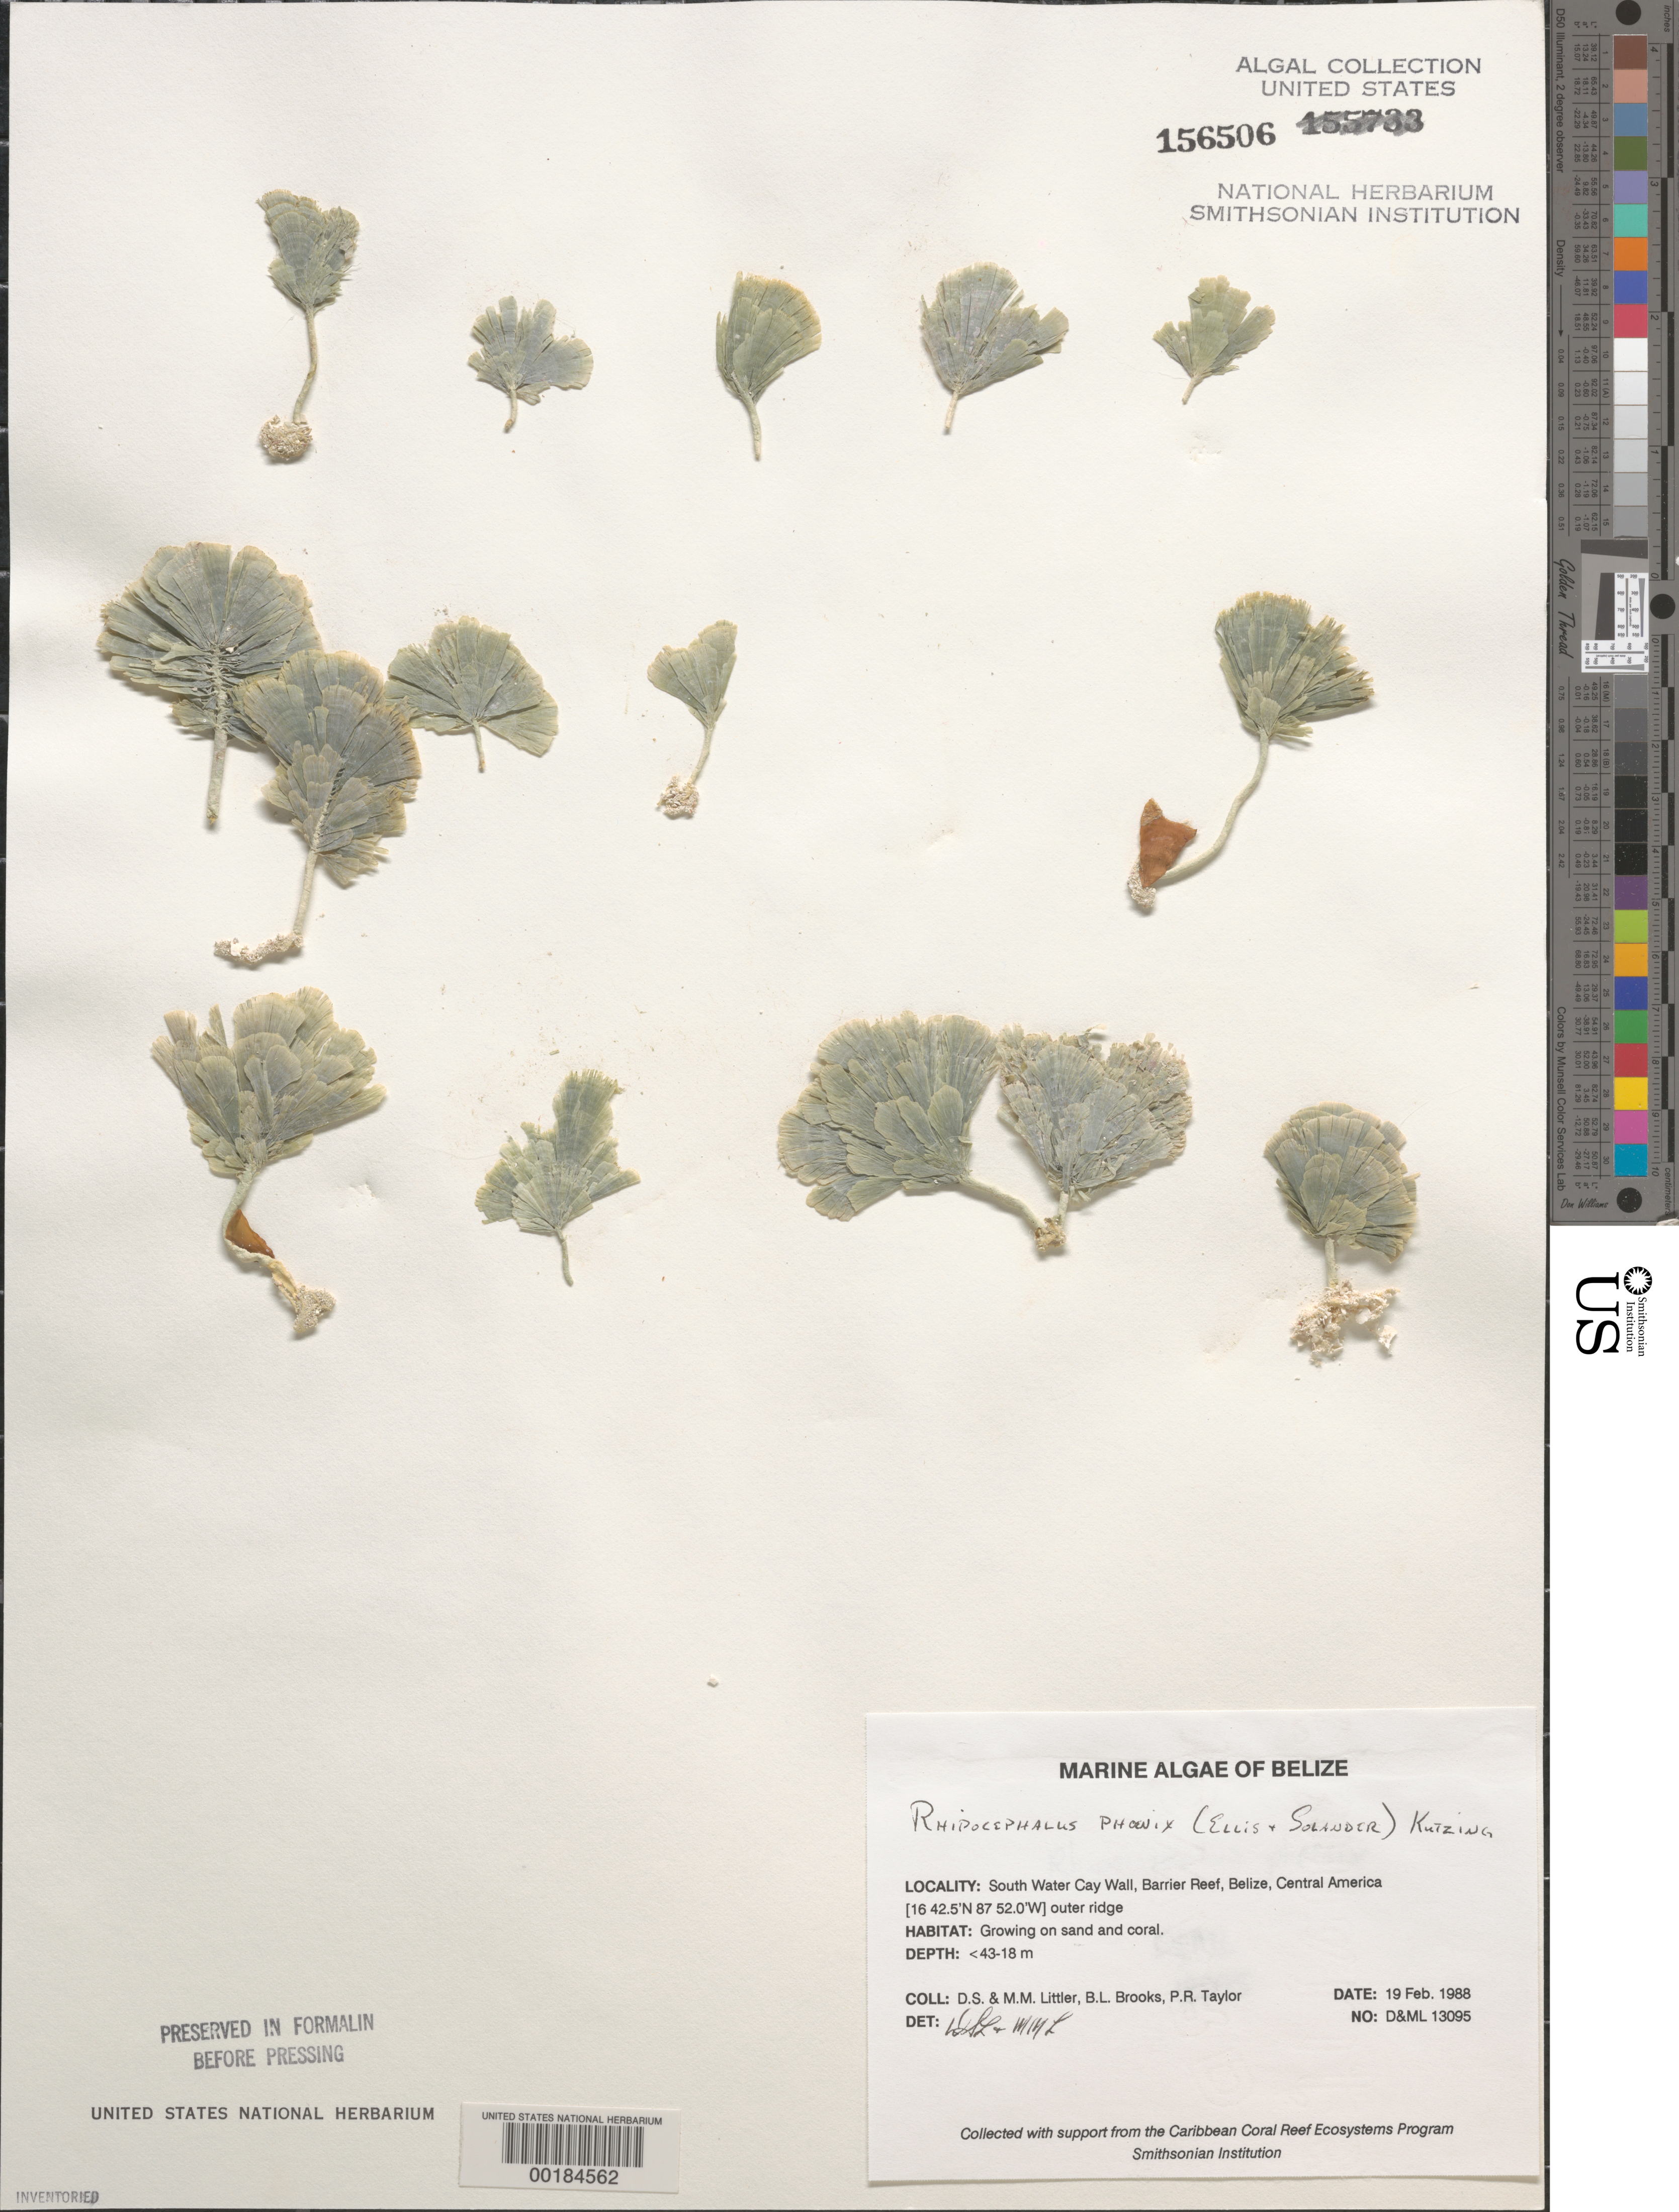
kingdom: Plantae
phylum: Chlorophyta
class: Ulvophyceae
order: Bryopsidales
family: Udoteaceae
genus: Rhipocephalus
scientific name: Rhipocephalus phoenix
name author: (J. Ellis & Sol.) Kütz.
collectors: D. S. Littler, M. M. Littler, B. Brooks & P. R. Taylor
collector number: D&ML13095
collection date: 1988-02-19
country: Belize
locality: South Water Cay Wall, Barrier Reef, outer ridge.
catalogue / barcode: US 156506